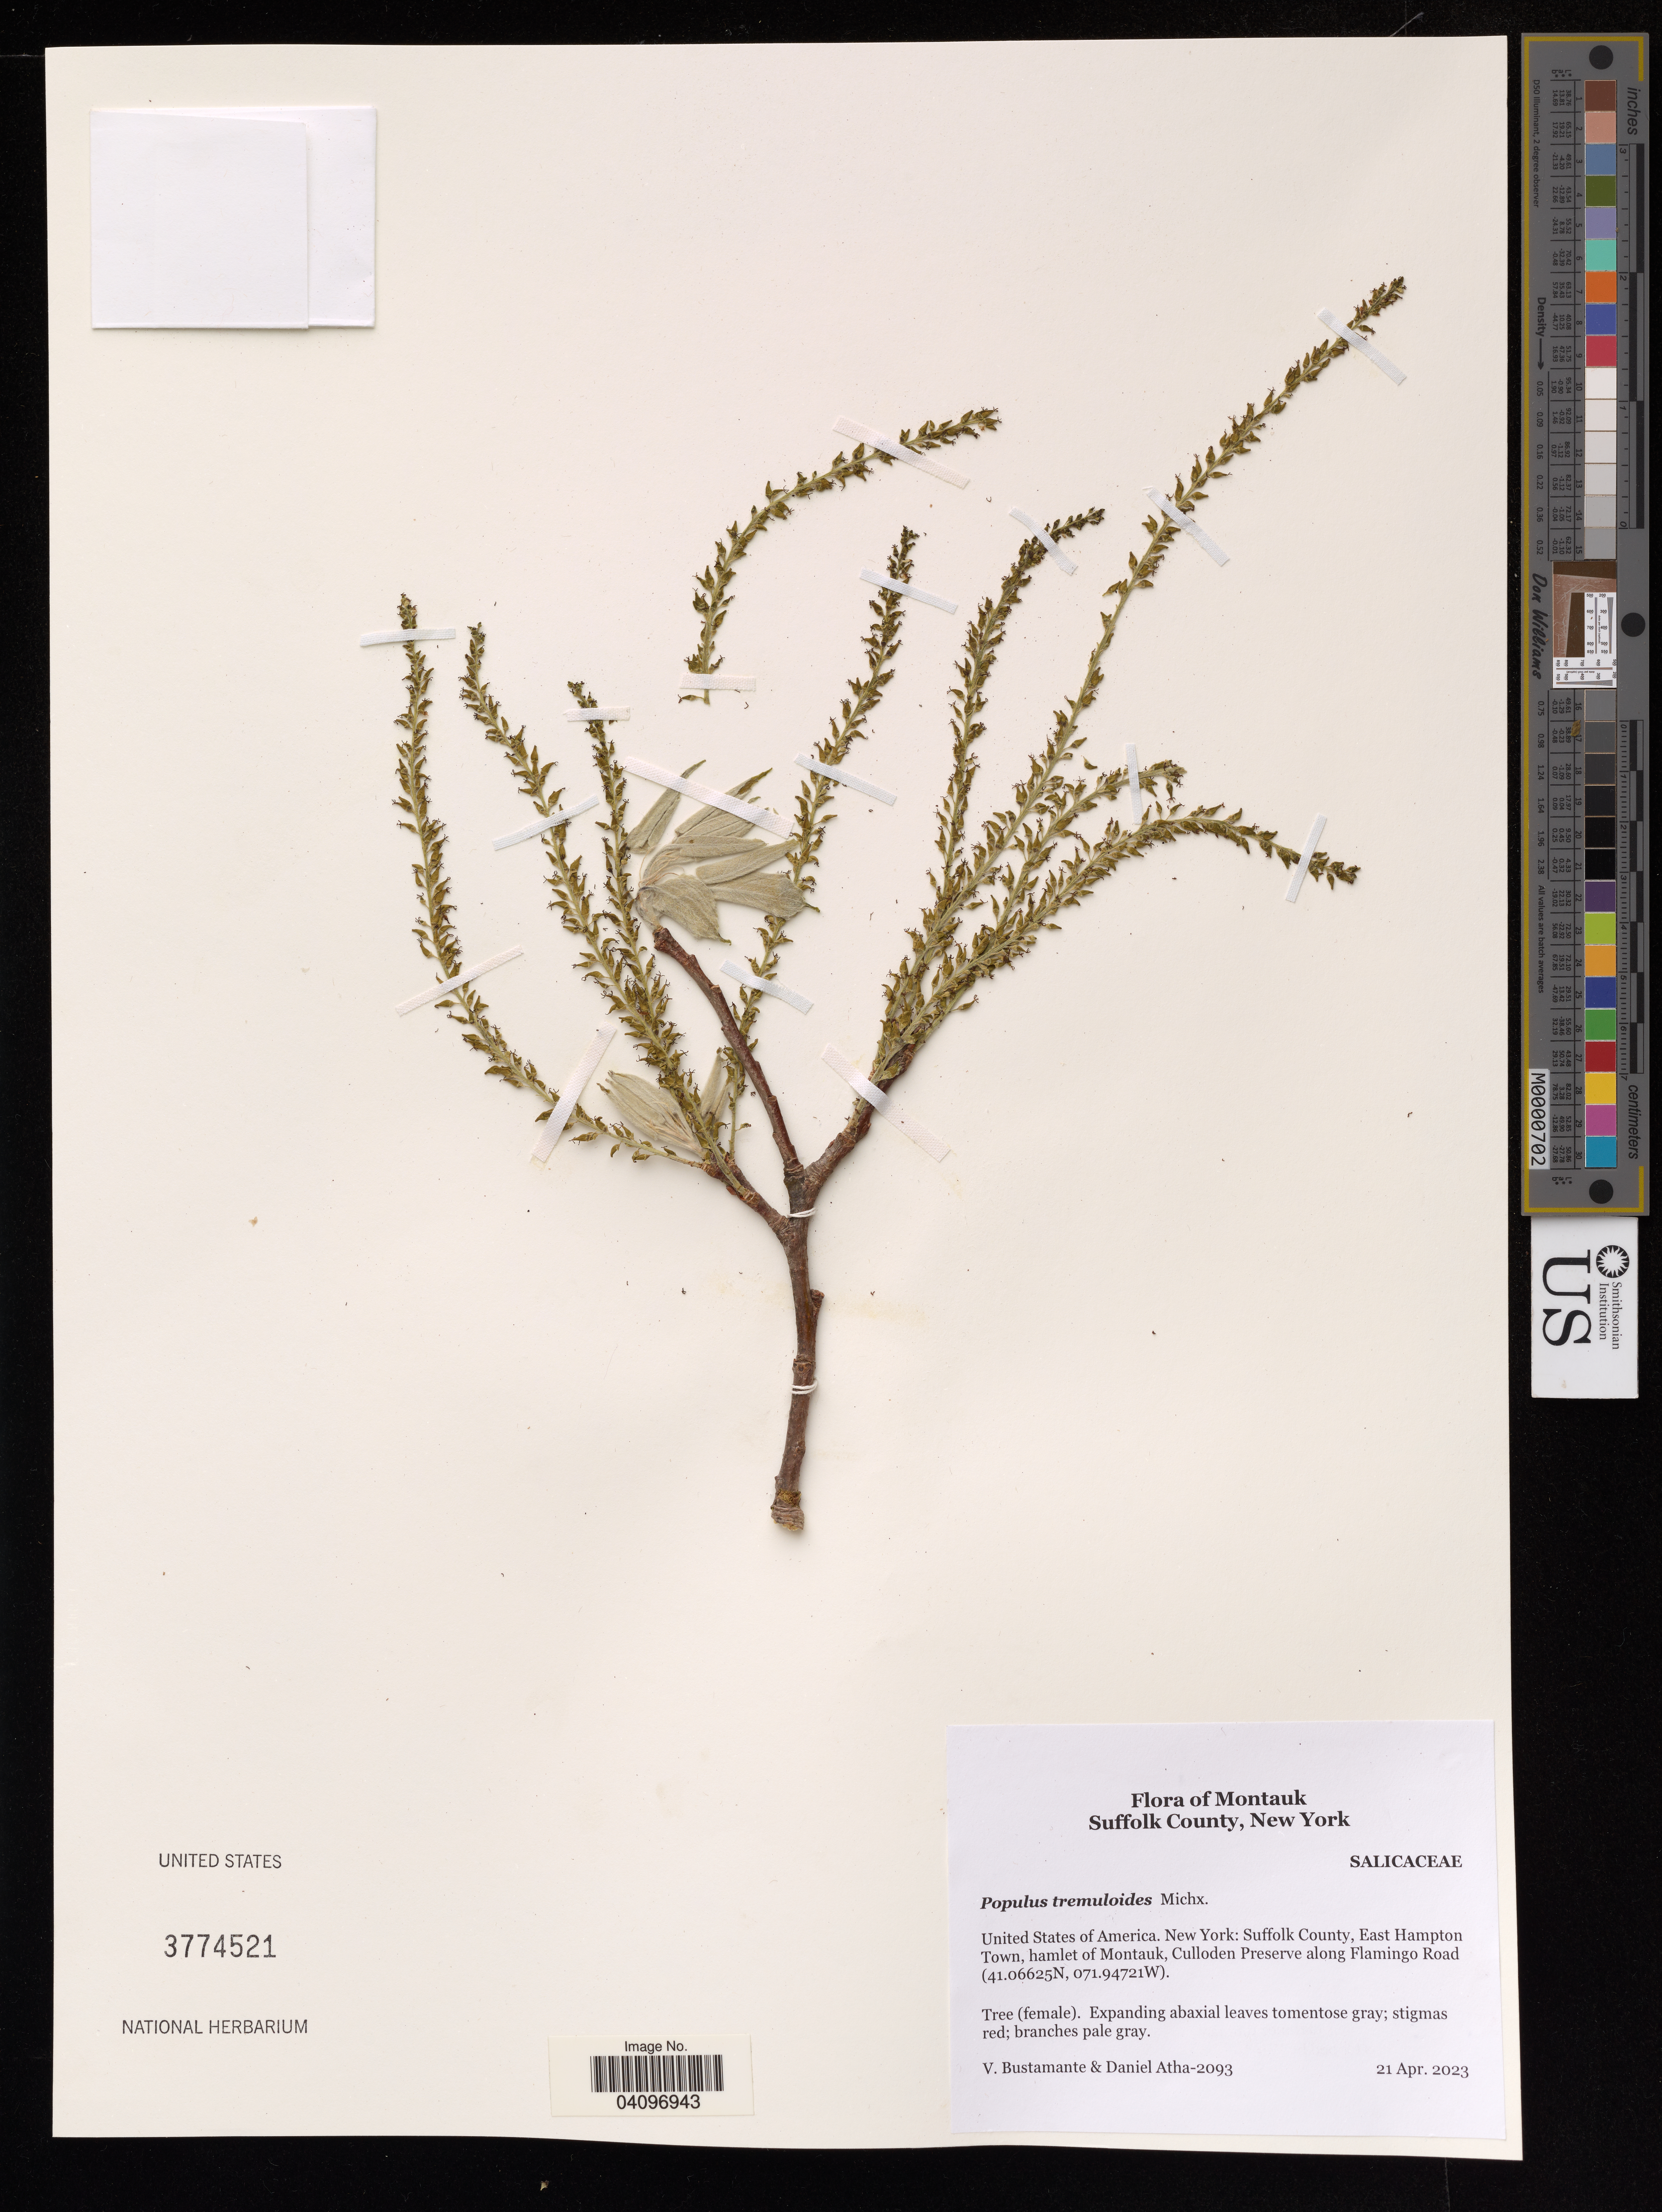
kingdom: Plantae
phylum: Tracheophyta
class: Magnoliopsida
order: Malpighiales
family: Salicaceae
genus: Populus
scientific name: Populus tremuloides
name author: Michx.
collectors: V. Bustamante & D. Atha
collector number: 2093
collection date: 2023-04-21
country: United States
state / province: New York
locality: United States of America. New York: Suffolk County, East Hampton Town, hamlet of Montauk, Culloden Preserve along Flamingo Road.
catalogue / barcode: US 3774521